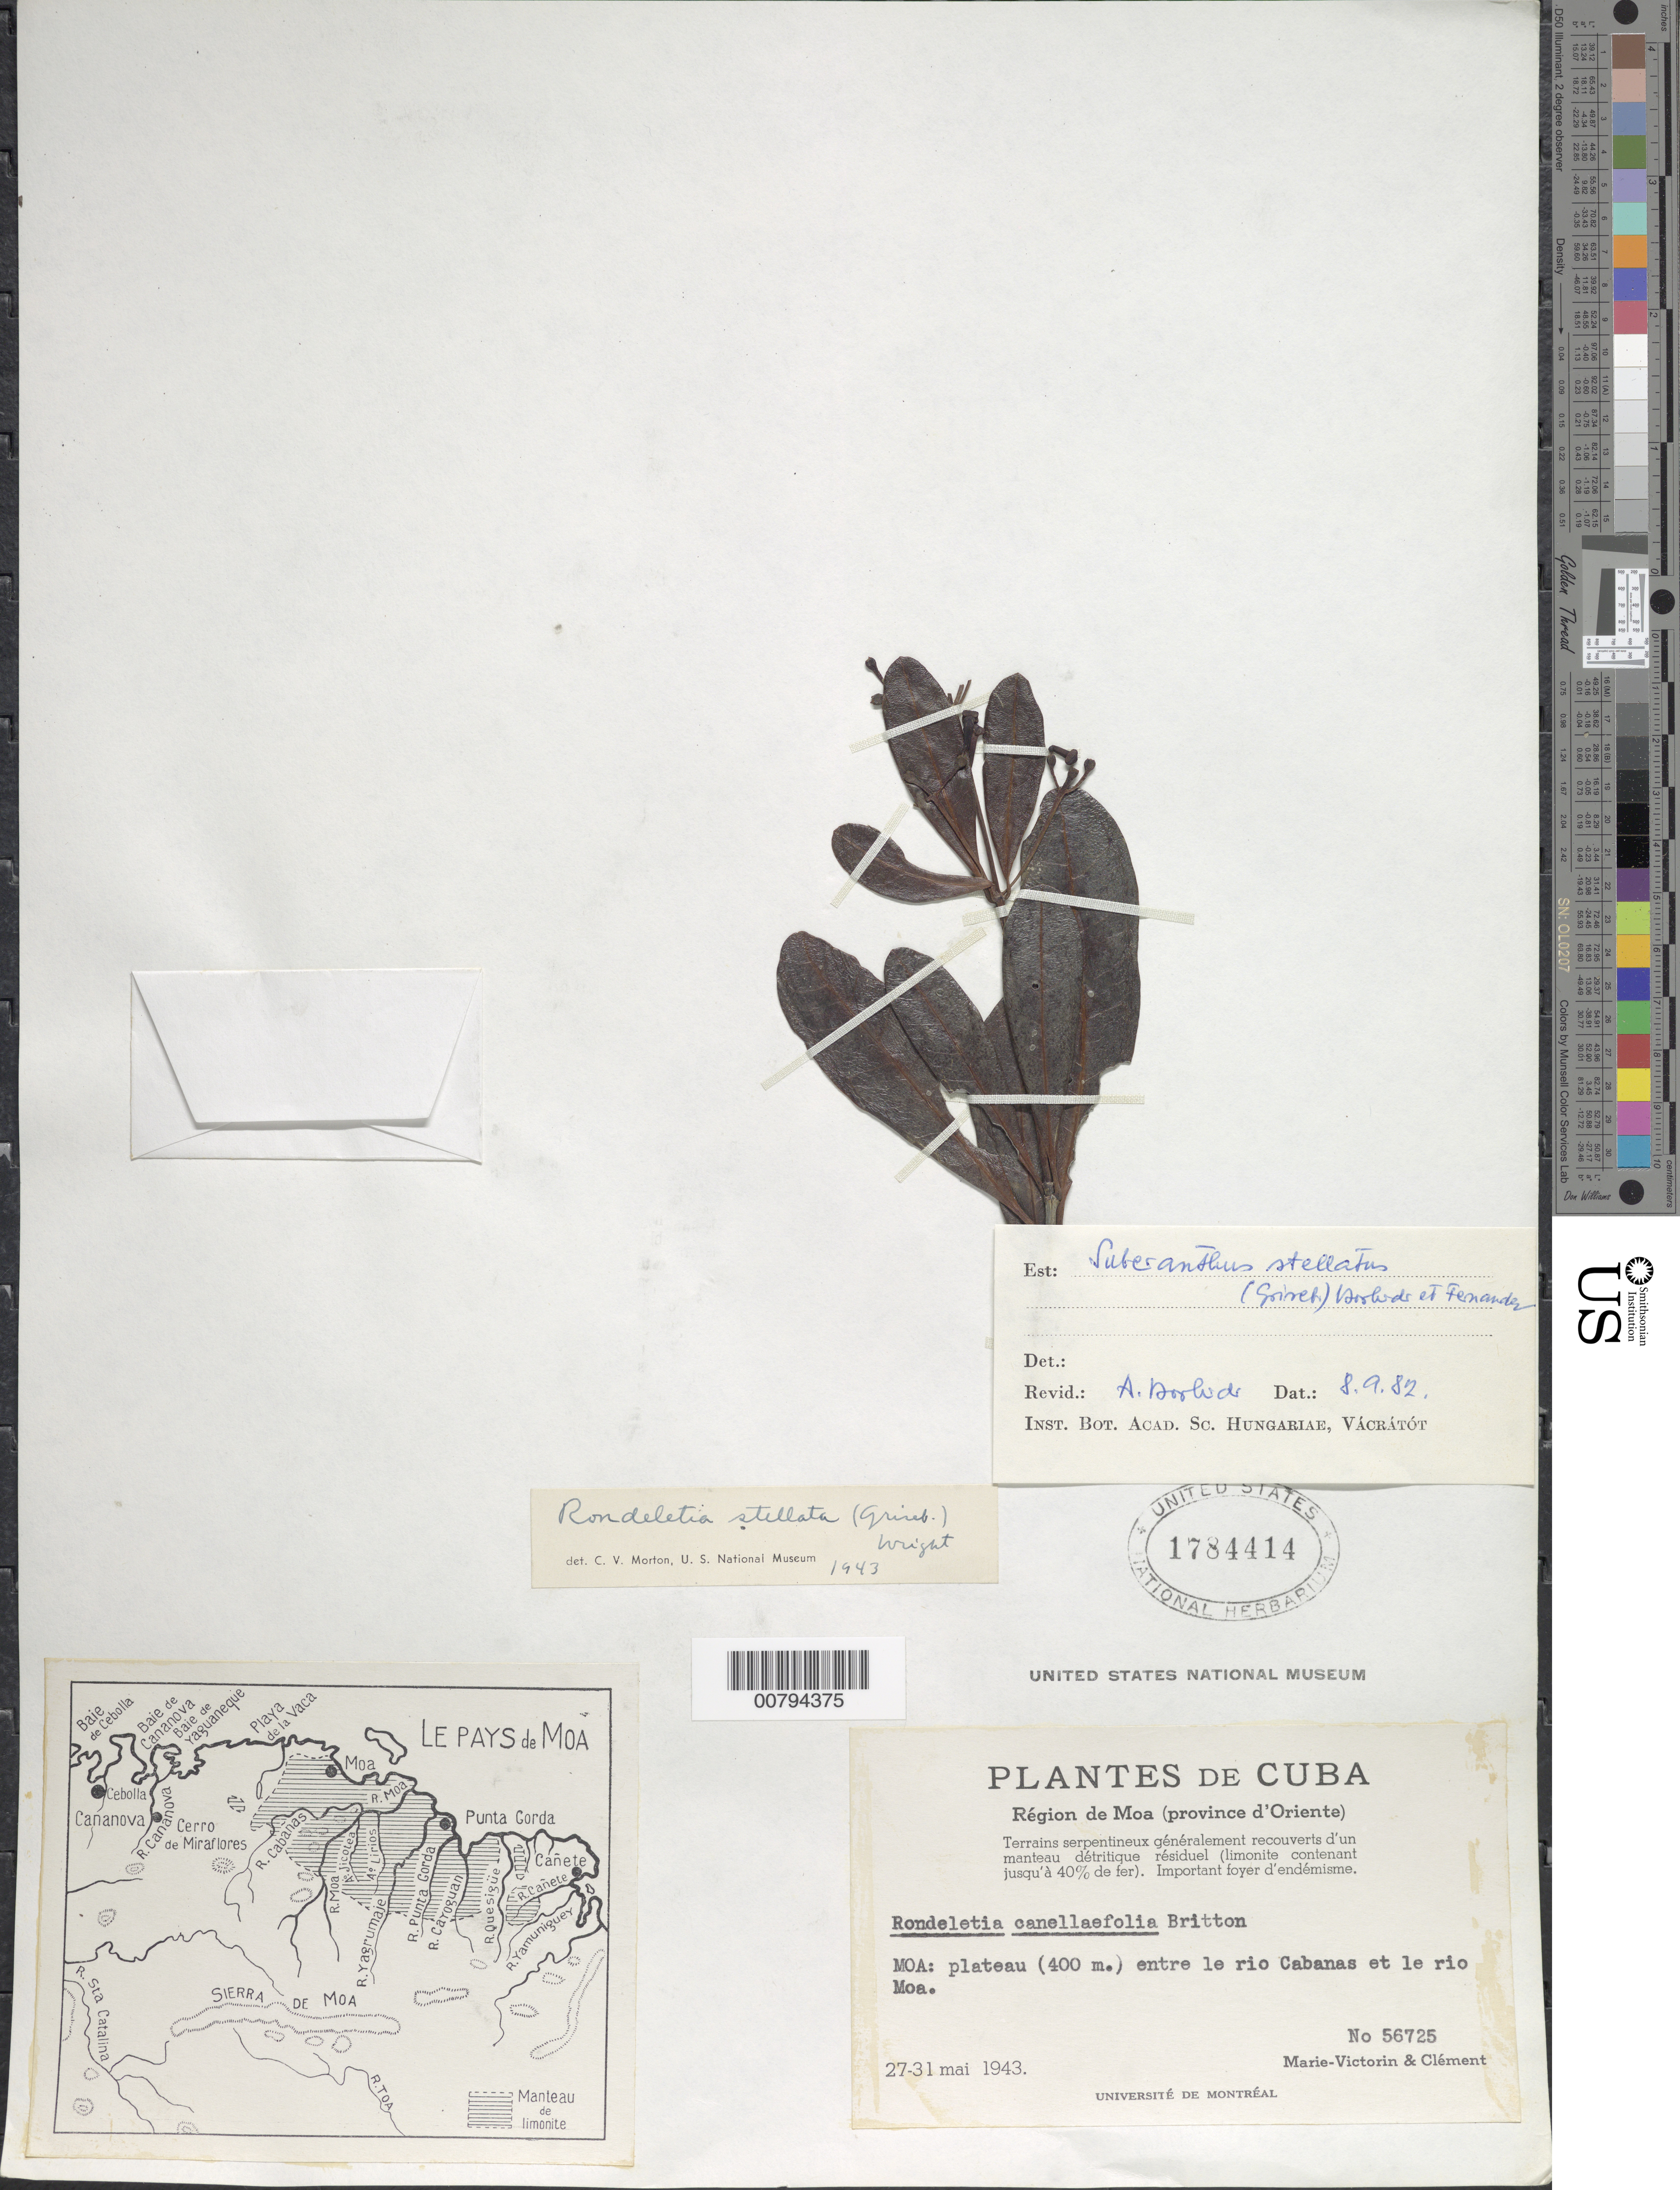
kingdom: Plantae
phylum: Tracheophyta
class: Magnoliopsida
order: Gentianales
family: Rubiaceae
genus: Suberanthus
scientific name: Suberanthus stellatus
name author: (Griseb.) Borhidi & Fernández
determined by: Borhidi, Attila L.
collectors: Fr. Marie-Victorin & Bro. Clemente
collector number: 56725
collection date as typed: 27 May 1943 to 31 May 1943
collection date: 1943-05-27/1943-05-31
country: Cuba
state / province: Oriente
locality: Moa. Plateau between Rio Cabanas and Rio Moa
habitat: Terrains serpentineux généralement recoverts d'un manteau détritique résiduel (limonite contenant jusqu' a 40% de fer)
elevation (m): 400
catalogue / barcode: US 1784414